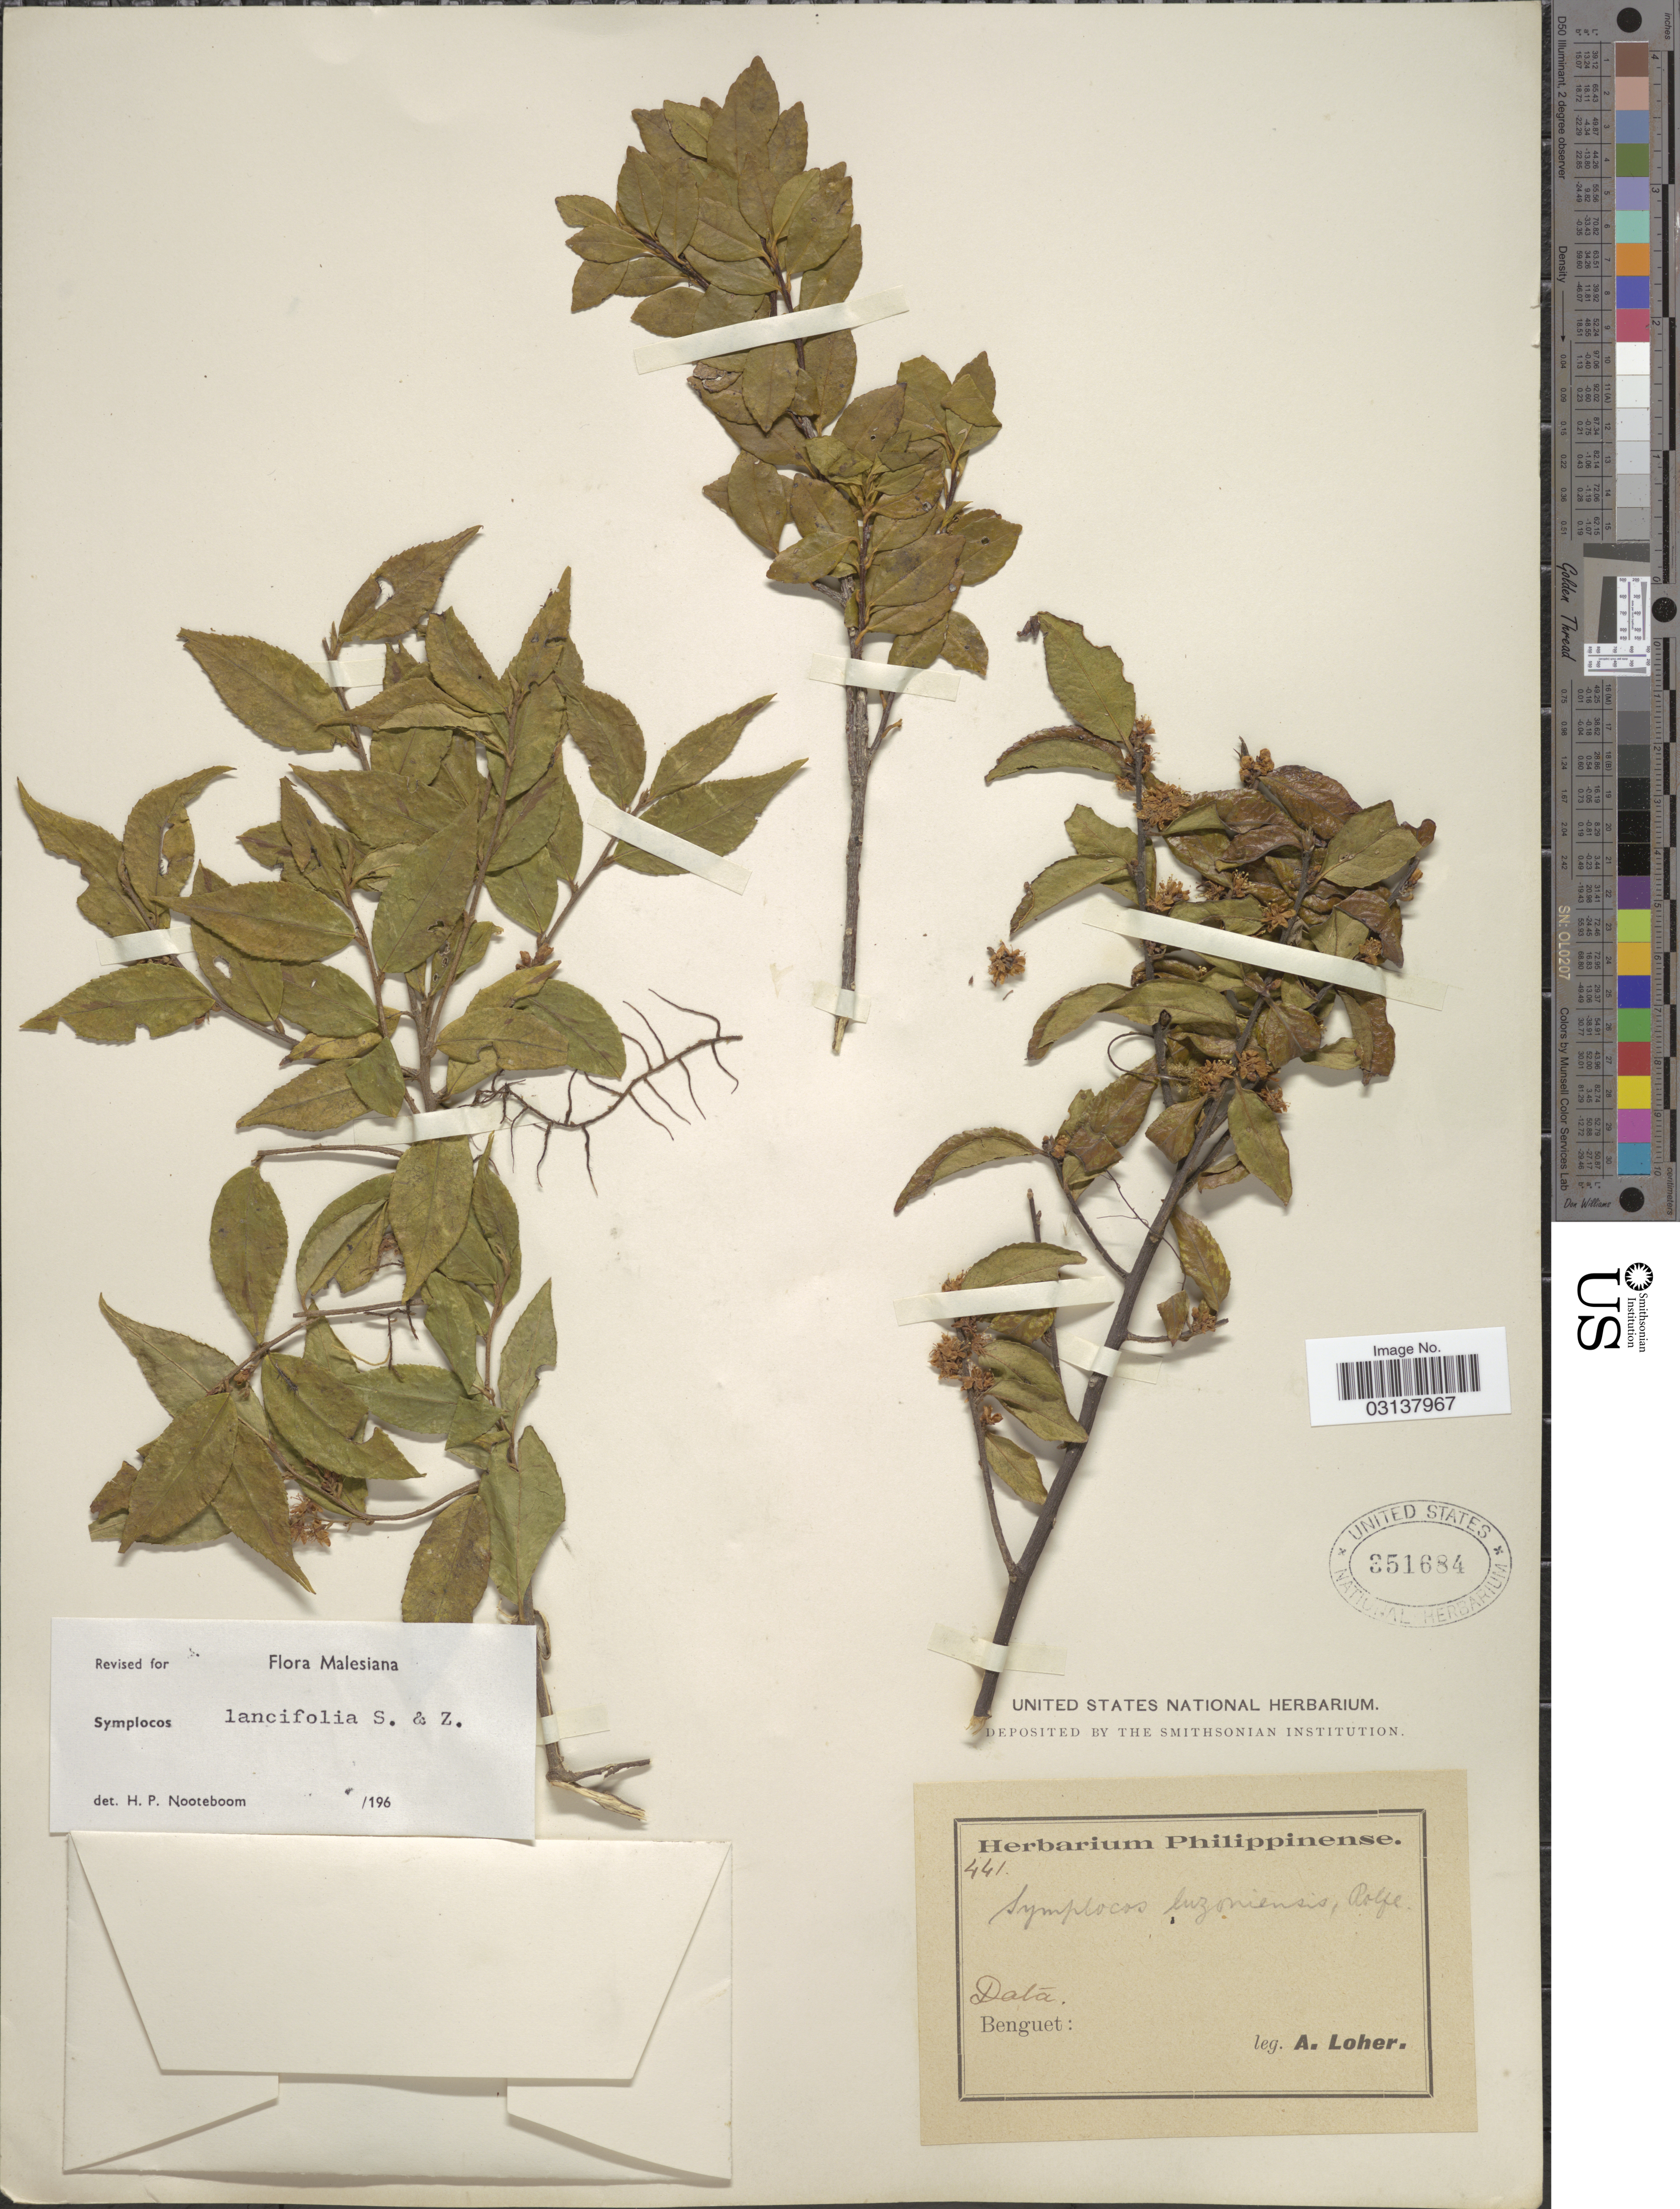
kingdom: Plantae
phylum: Tracheophyta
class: Magnoliopsida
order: Ericales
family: Symplocaceae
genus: Symplocos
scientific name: Symplocos lancifolia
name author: Siebert & Zucc.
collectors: A. Loher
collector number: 441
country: Philippines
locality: Data. Benguet.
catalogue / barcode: US 351684